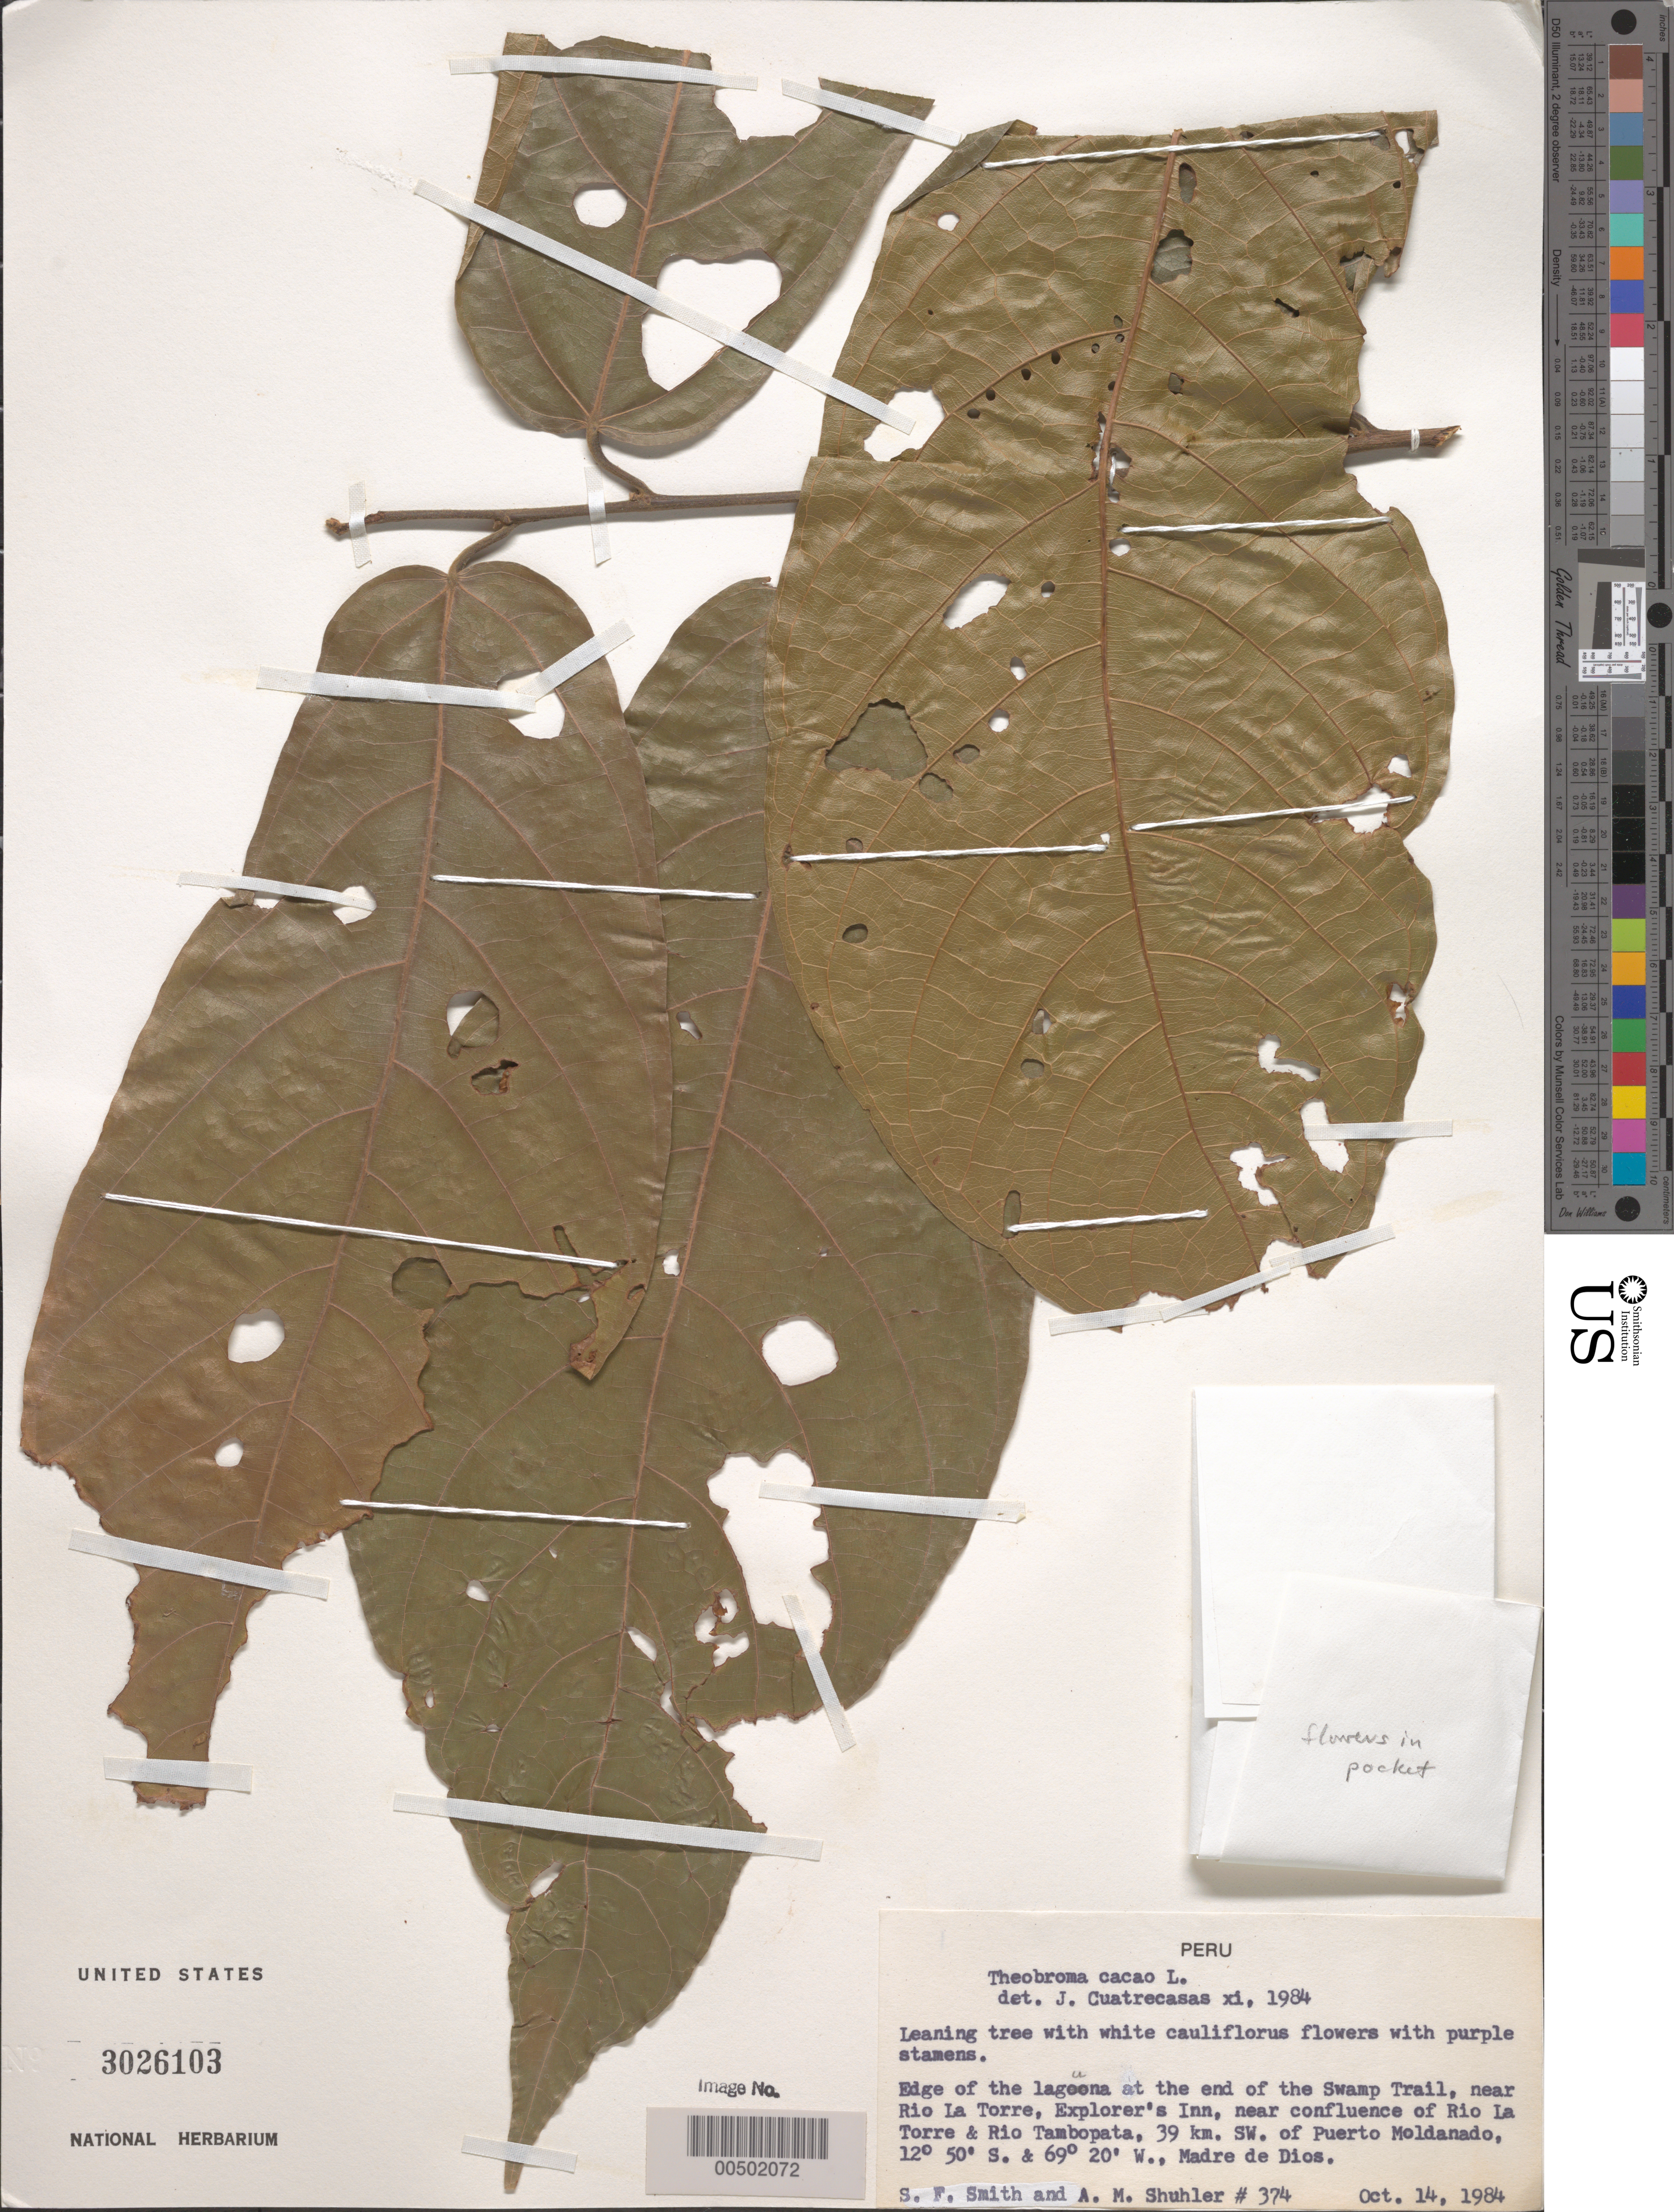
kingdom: Plantae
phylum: Tracheophyta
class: Magnoliopsida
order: Malvales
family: Malvaceae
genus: Theobroma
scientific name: Theobroma cacao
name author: L.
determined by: Cuatrecasas, J.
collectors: S.F. Smith & A. Shuhler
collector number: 374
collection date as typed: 14 Oct 1984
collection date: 1984-10-14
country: Peru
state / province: Madre de Dios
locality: edge of laguna at end of Swamp Trail, near Río La Torre, Explorer's Inn, near confluence of Río's La Torre & Tambopata.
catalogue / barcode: US 3026103